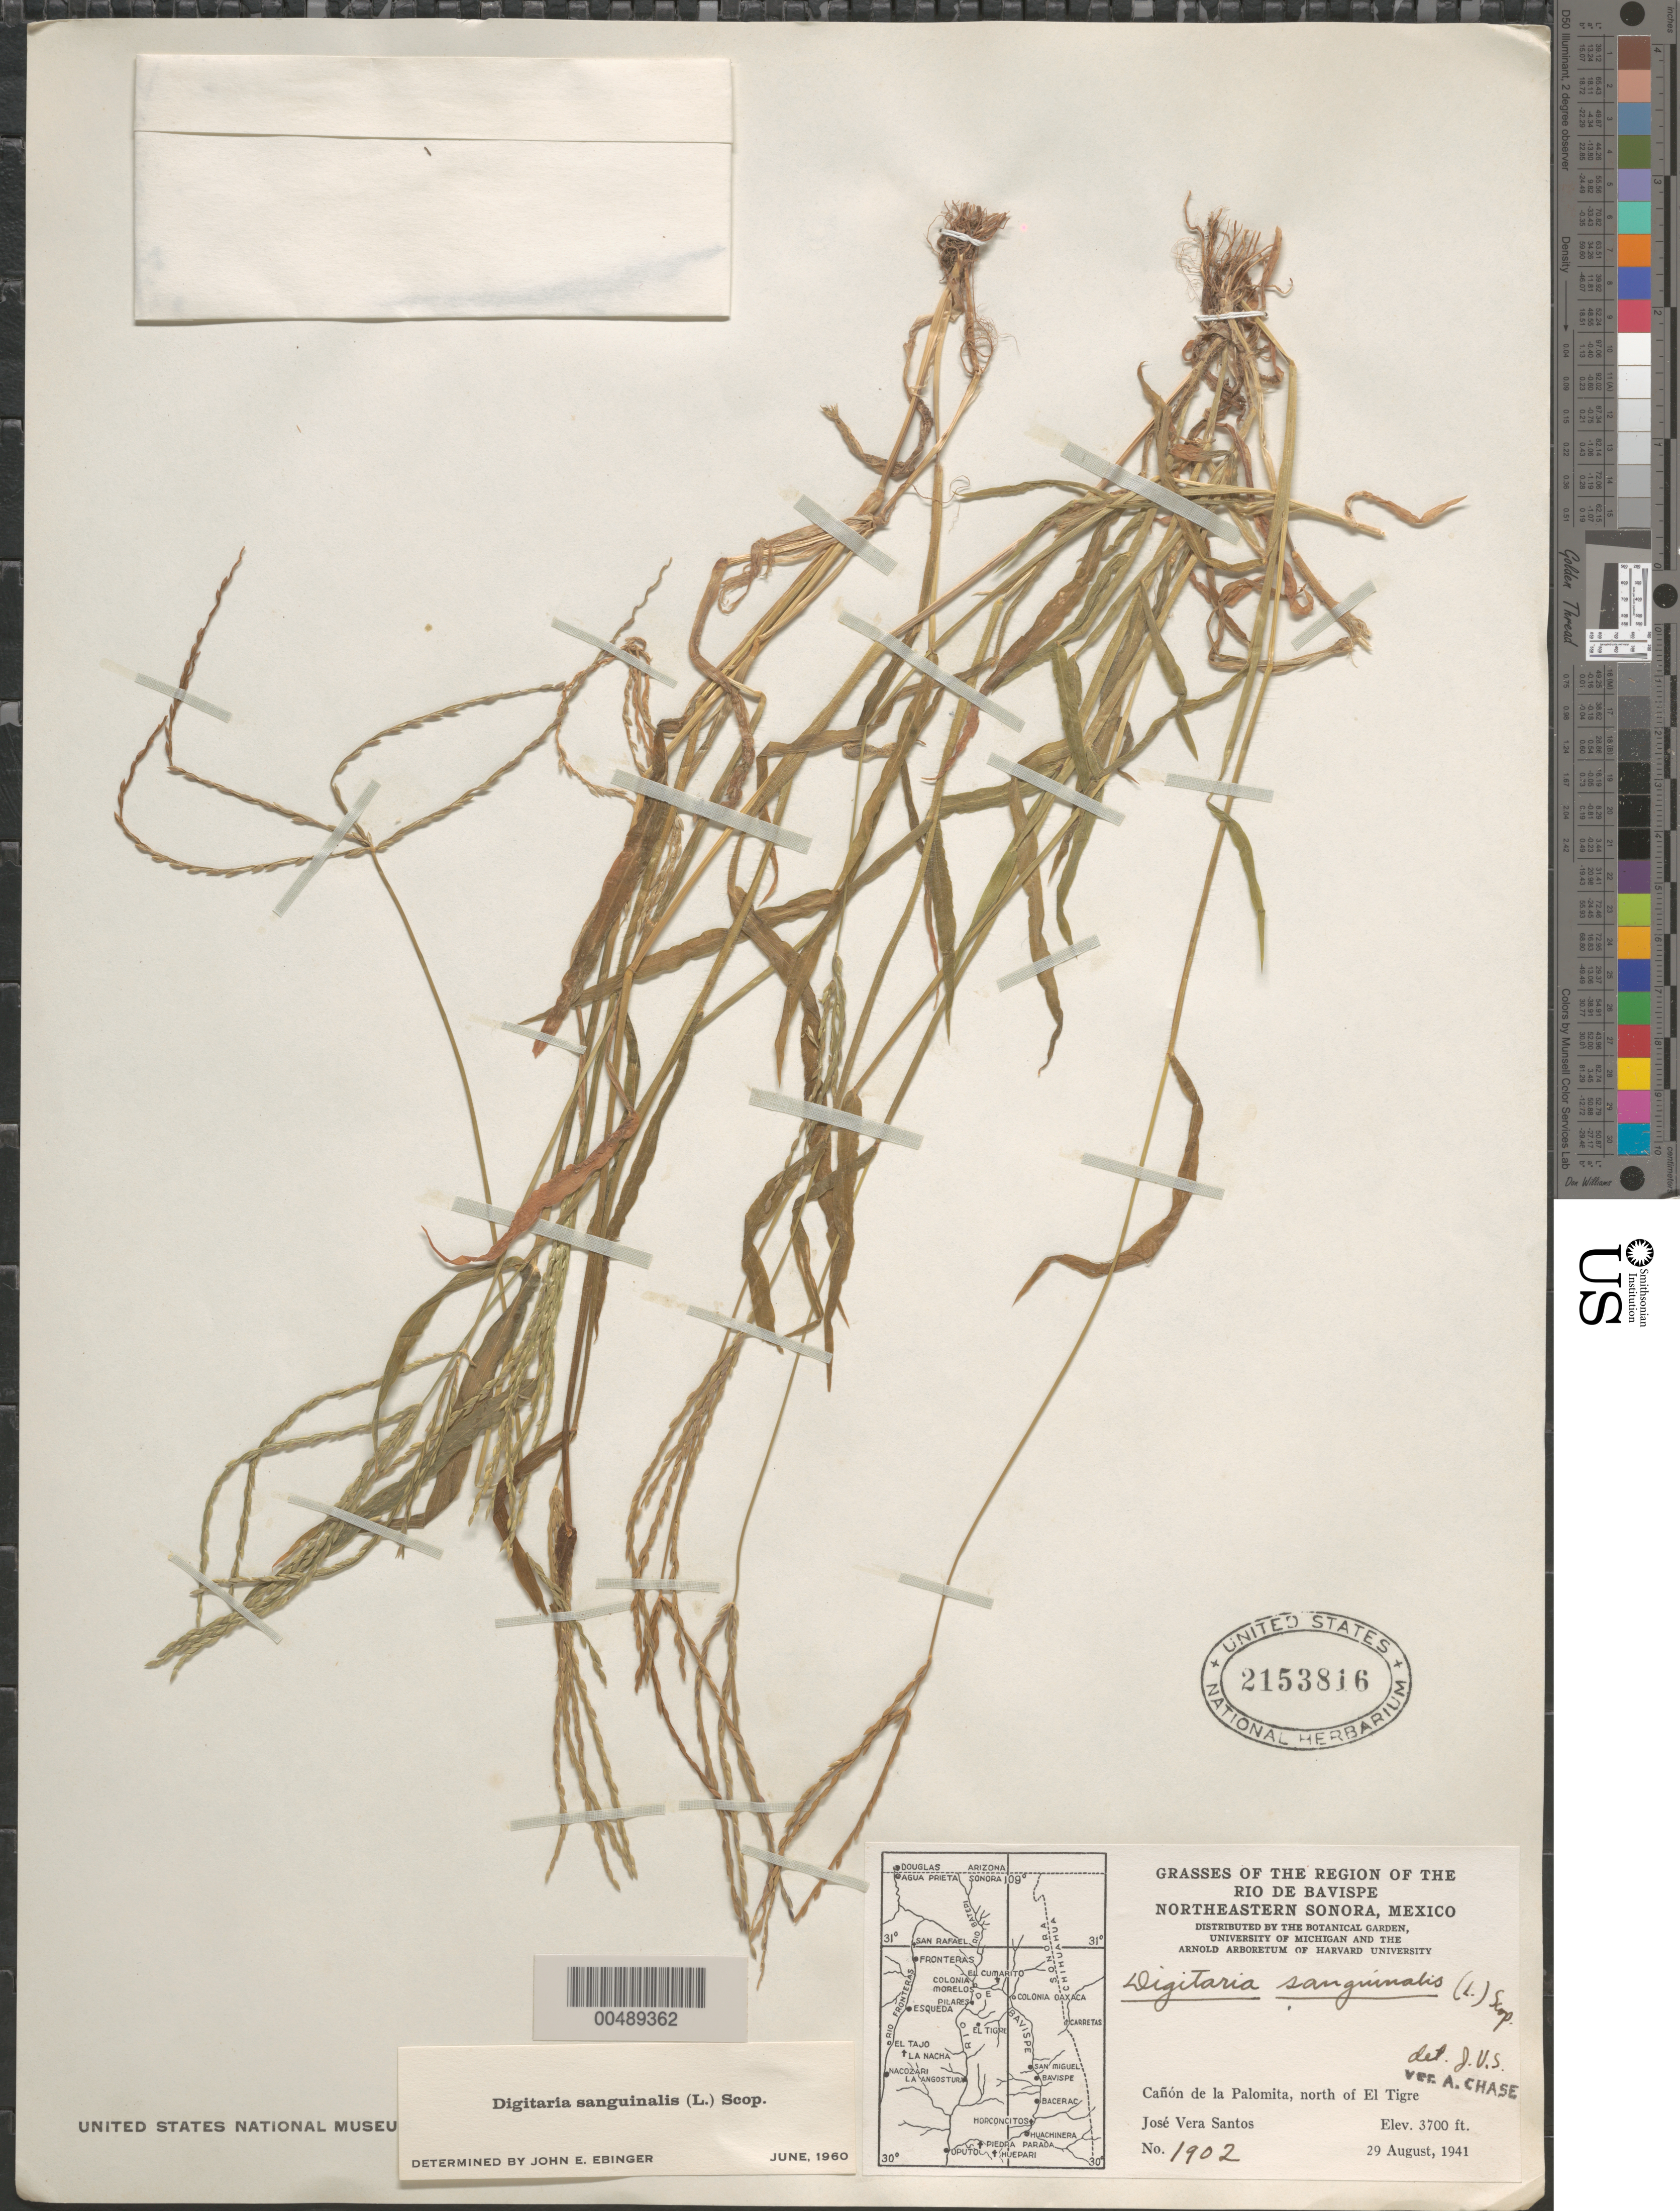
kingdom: Plantae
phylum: Tracheophyta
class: Liliopsida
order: Poales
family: Poaceae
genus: Digitaria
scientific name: Digitaria sanguinalis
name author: (L.) Scop.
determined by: Ebinger, John E.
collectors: J. V. Santos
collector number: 1902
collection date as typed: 29 Aug 1941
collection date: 1941-08-29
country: Mexico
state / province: Sonora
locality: Region of the Rio de Bavispe, NE Sonora, Cañón de la Palomita, N of El Tigre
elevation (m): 1128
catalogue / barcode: US 2153816